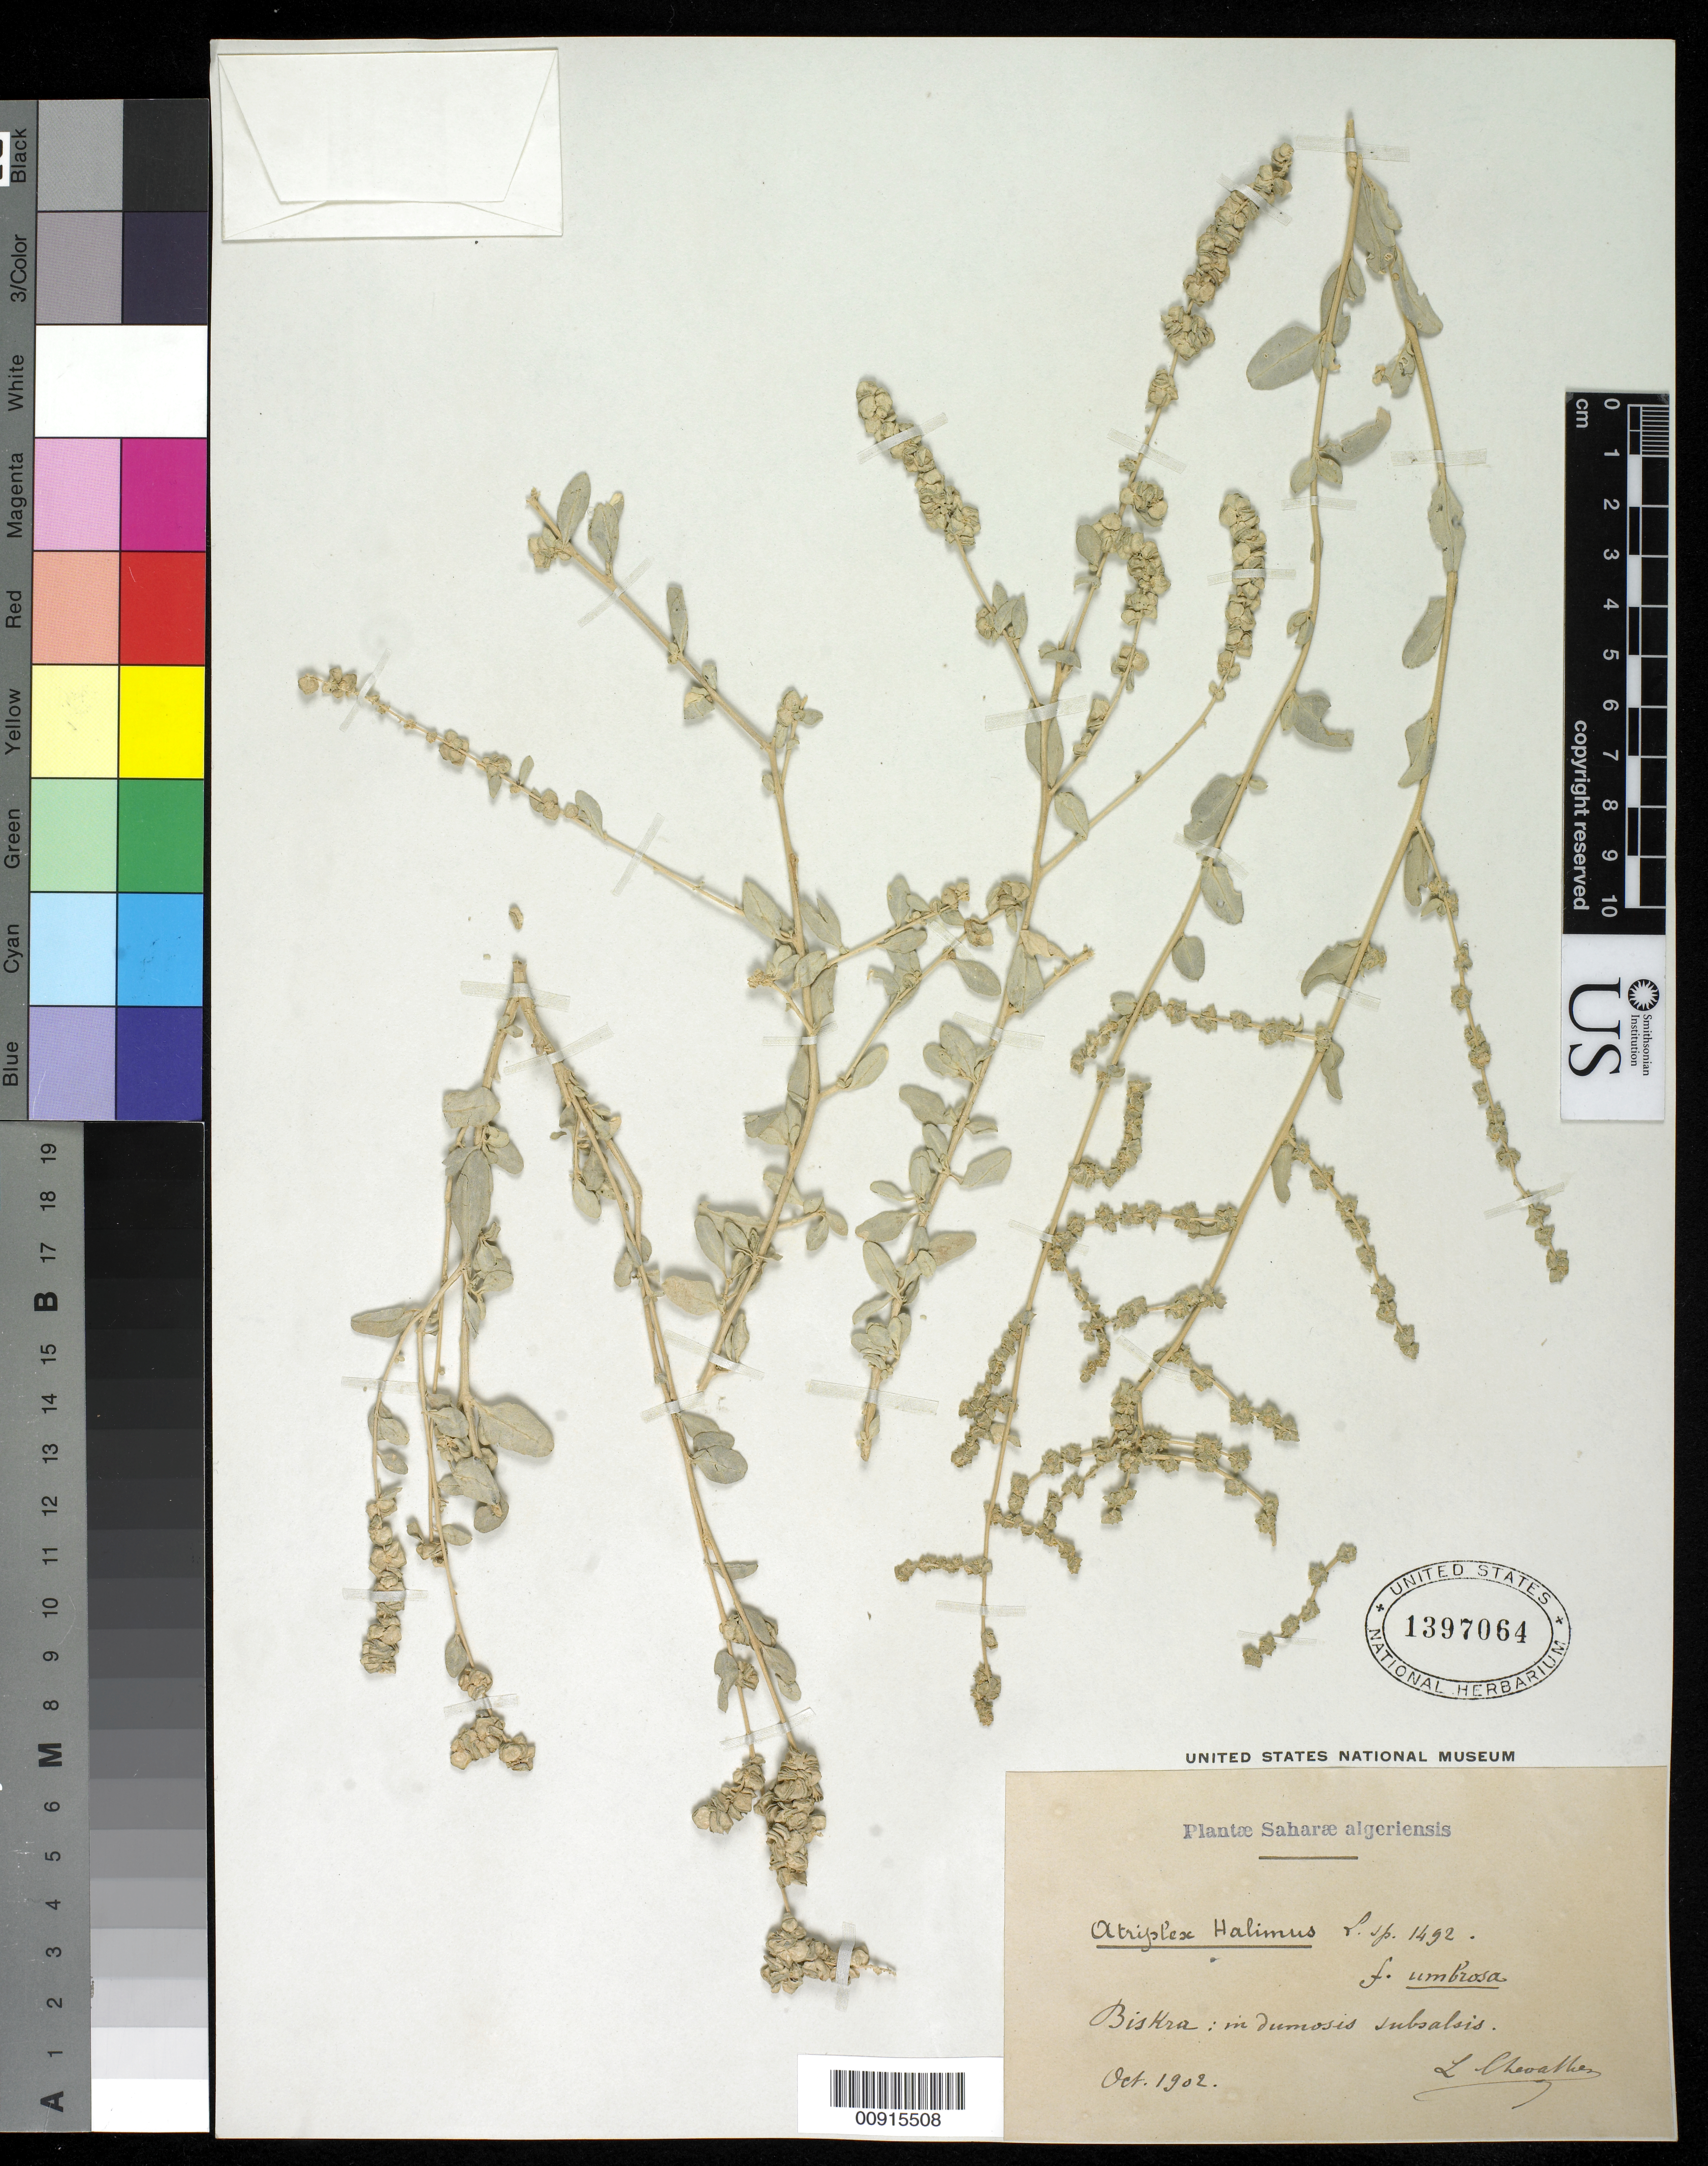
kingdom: Plantae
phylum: Tracheophyta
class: Magnoliopsida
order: Caryophyllales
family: Amaranthaceae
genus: Atriplex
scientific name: Atriplex halimus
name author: L.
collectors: L. Chevallier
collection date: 1902-10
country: Algeria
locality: Biskra in Dumosis subalsis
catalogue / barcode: US 1397064